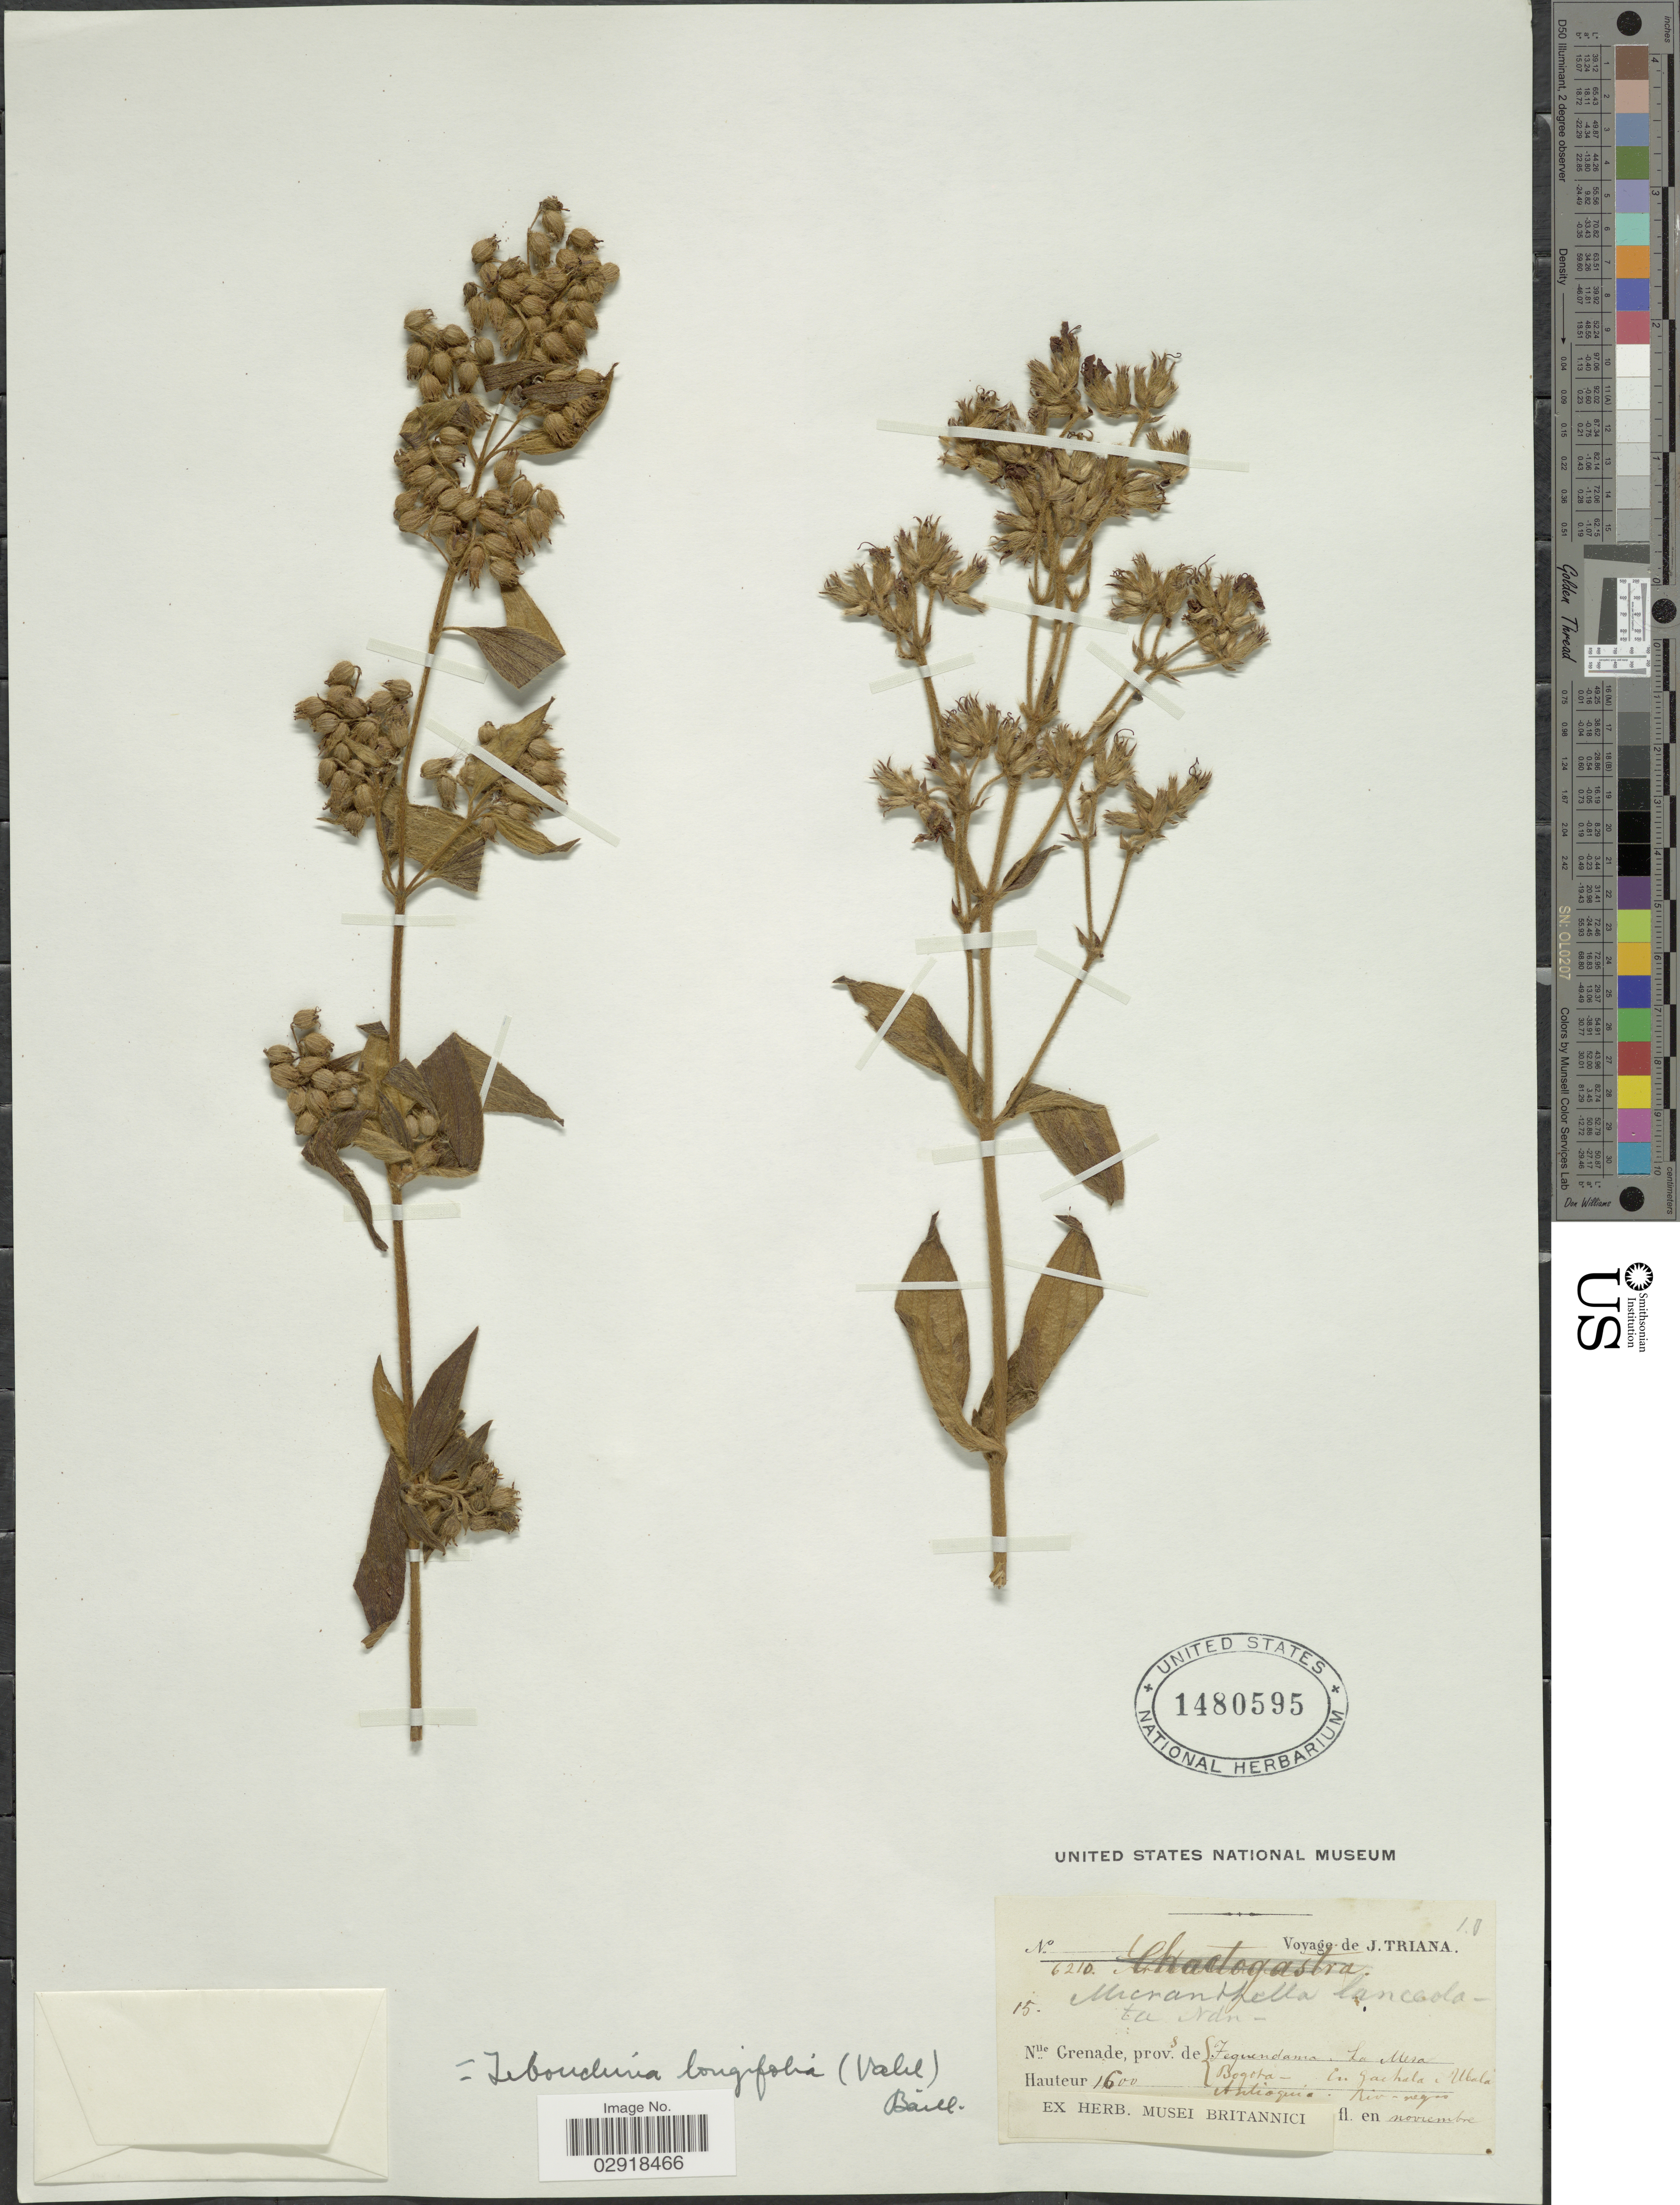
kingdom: Plantae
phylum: Tracheophyta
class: Magnoliopsida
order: Myrtales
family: Melastomataceae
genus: Chaetogastra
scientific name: Chaetogastra longifolia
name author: (Vahl) DC.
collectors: J. Triana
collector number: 6210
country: Colombia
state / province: Antioquia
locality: Nlle Grenade, prov. de Fequendamo, La Mesa, Bogota, Antioquia, En gachela, Ubala, Rio Negro.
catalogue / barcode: US 1480595